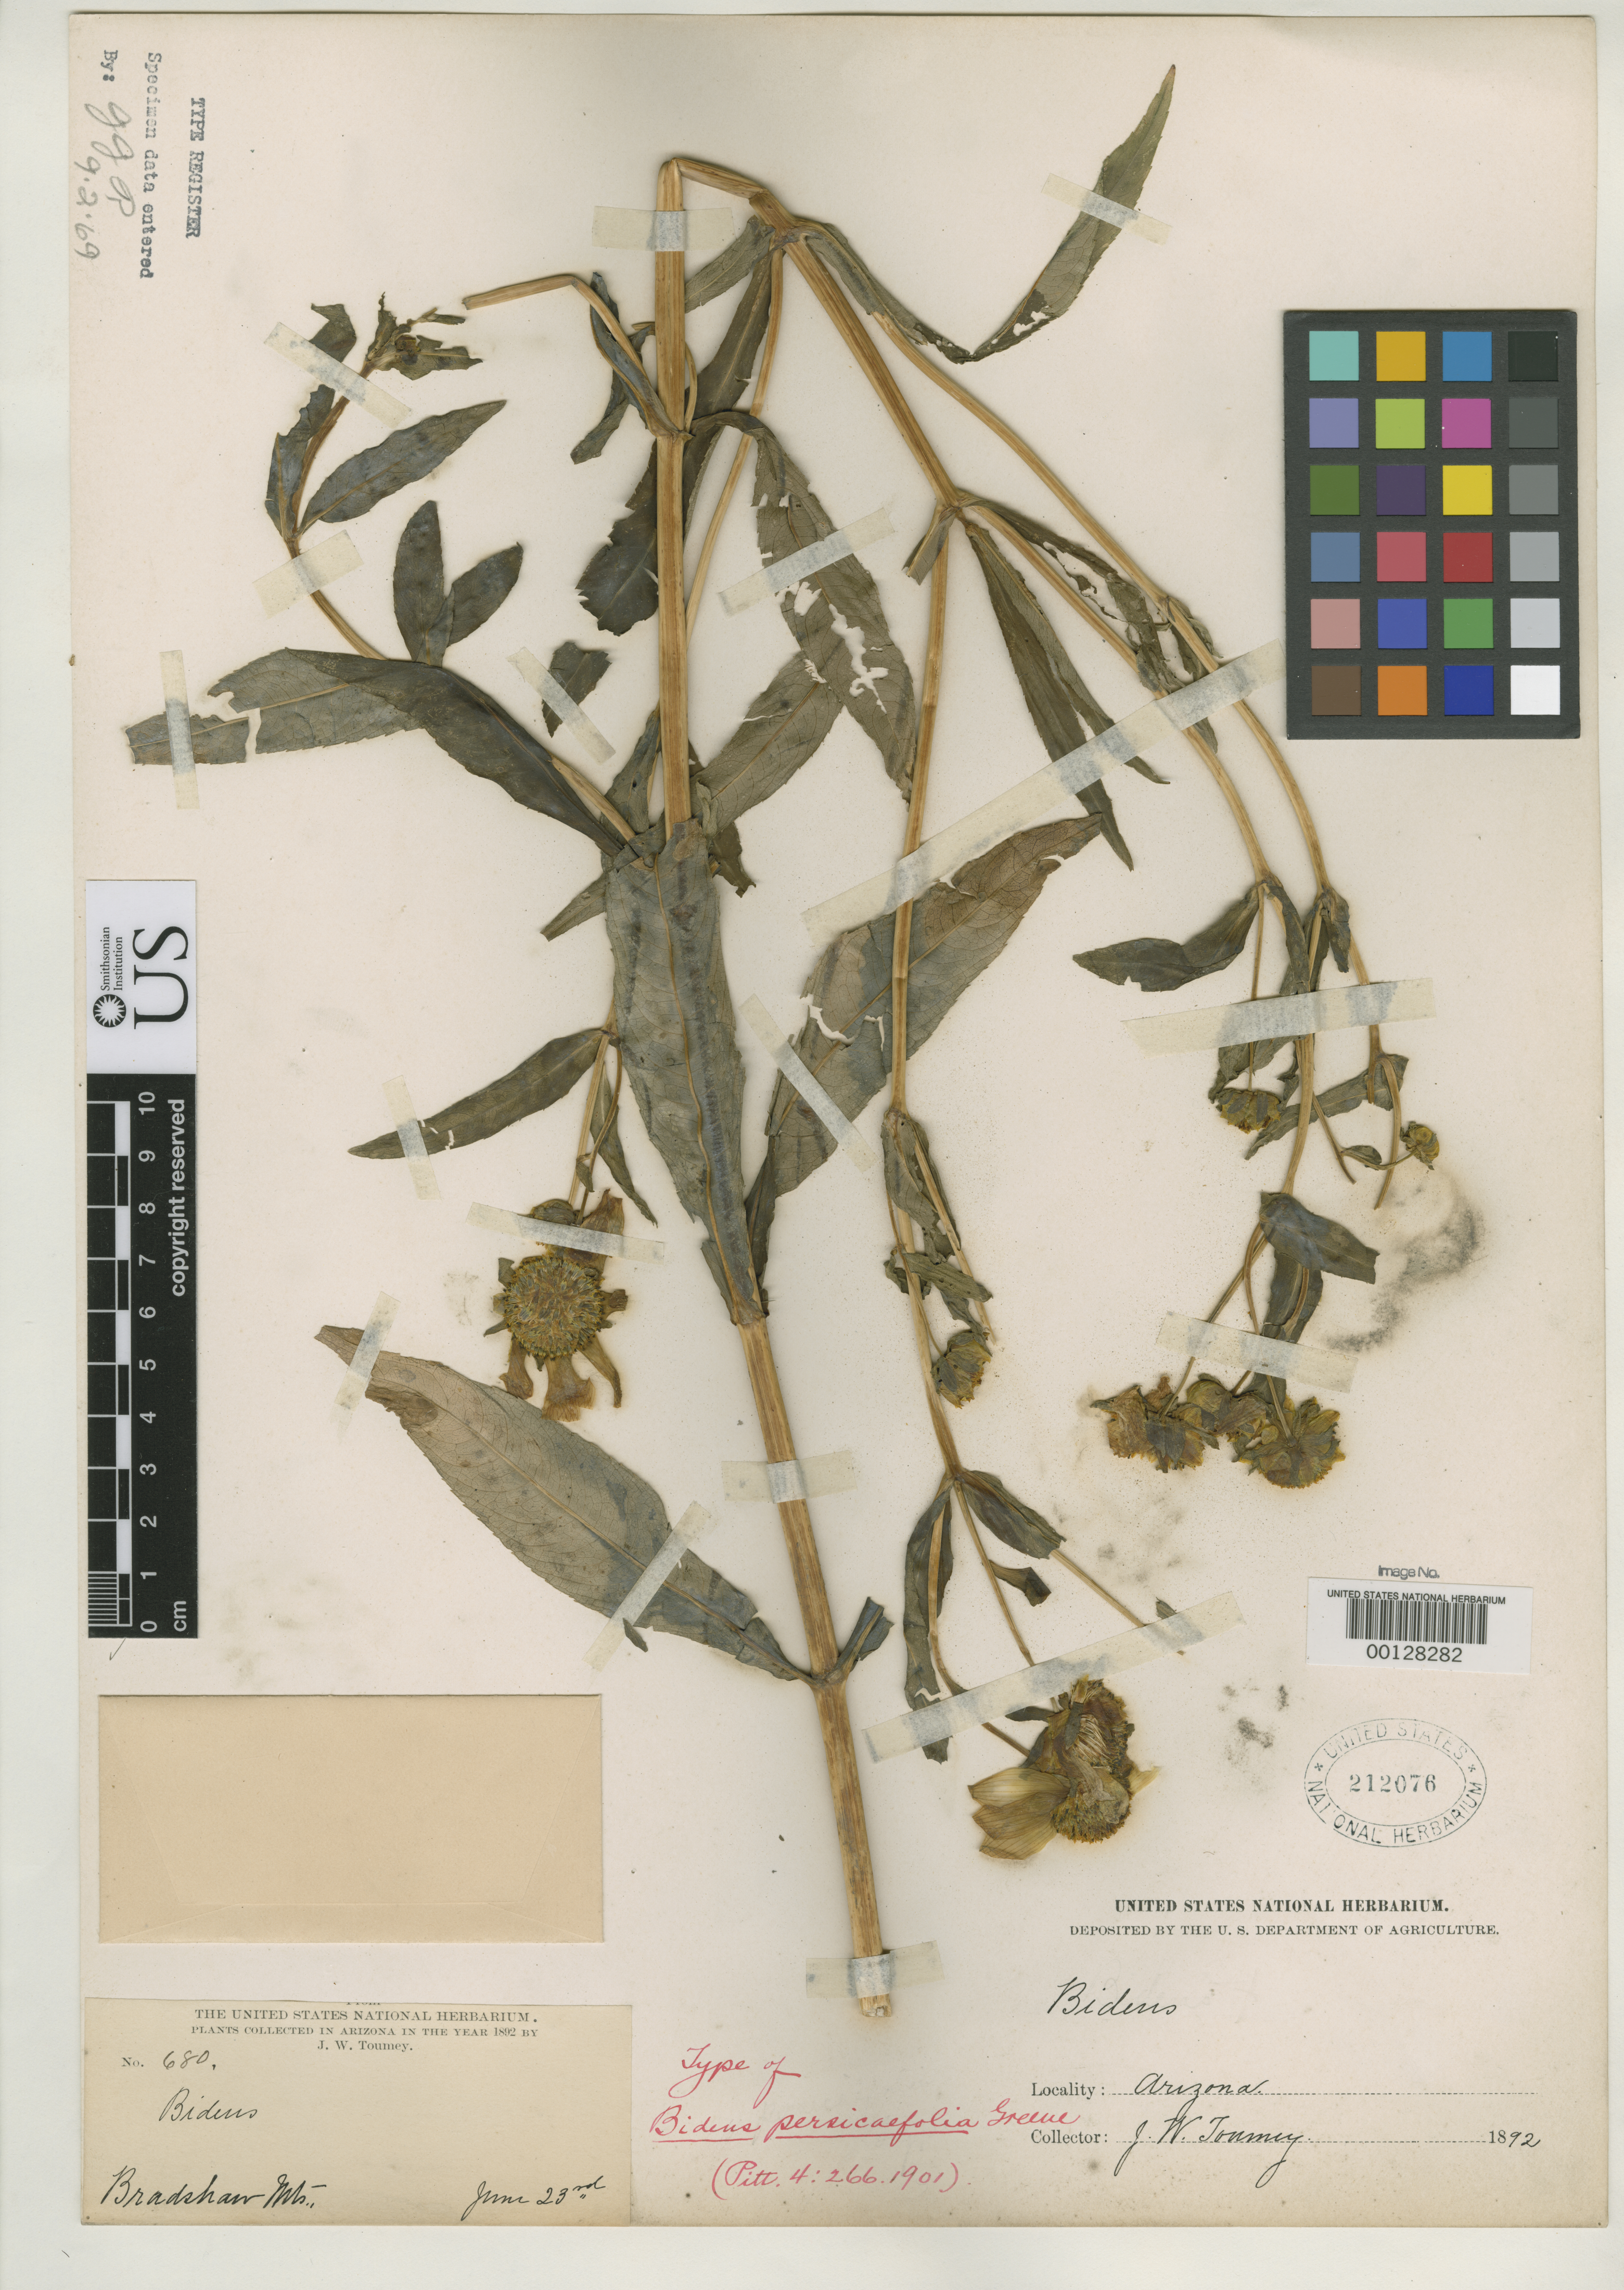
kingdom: Plantae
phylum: Tracheophyta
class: Magnoliopsida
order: Asterales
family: Asteraceae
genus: Bidens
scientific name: Bidens persicaefolia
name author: Greene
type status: Holotype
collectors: J. W. Toumey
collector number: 680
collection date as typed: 23 Jun 1892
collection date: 1892-06-23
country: United States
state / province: Arizona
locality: Bradshaw Mountains.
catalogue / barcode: US 212076